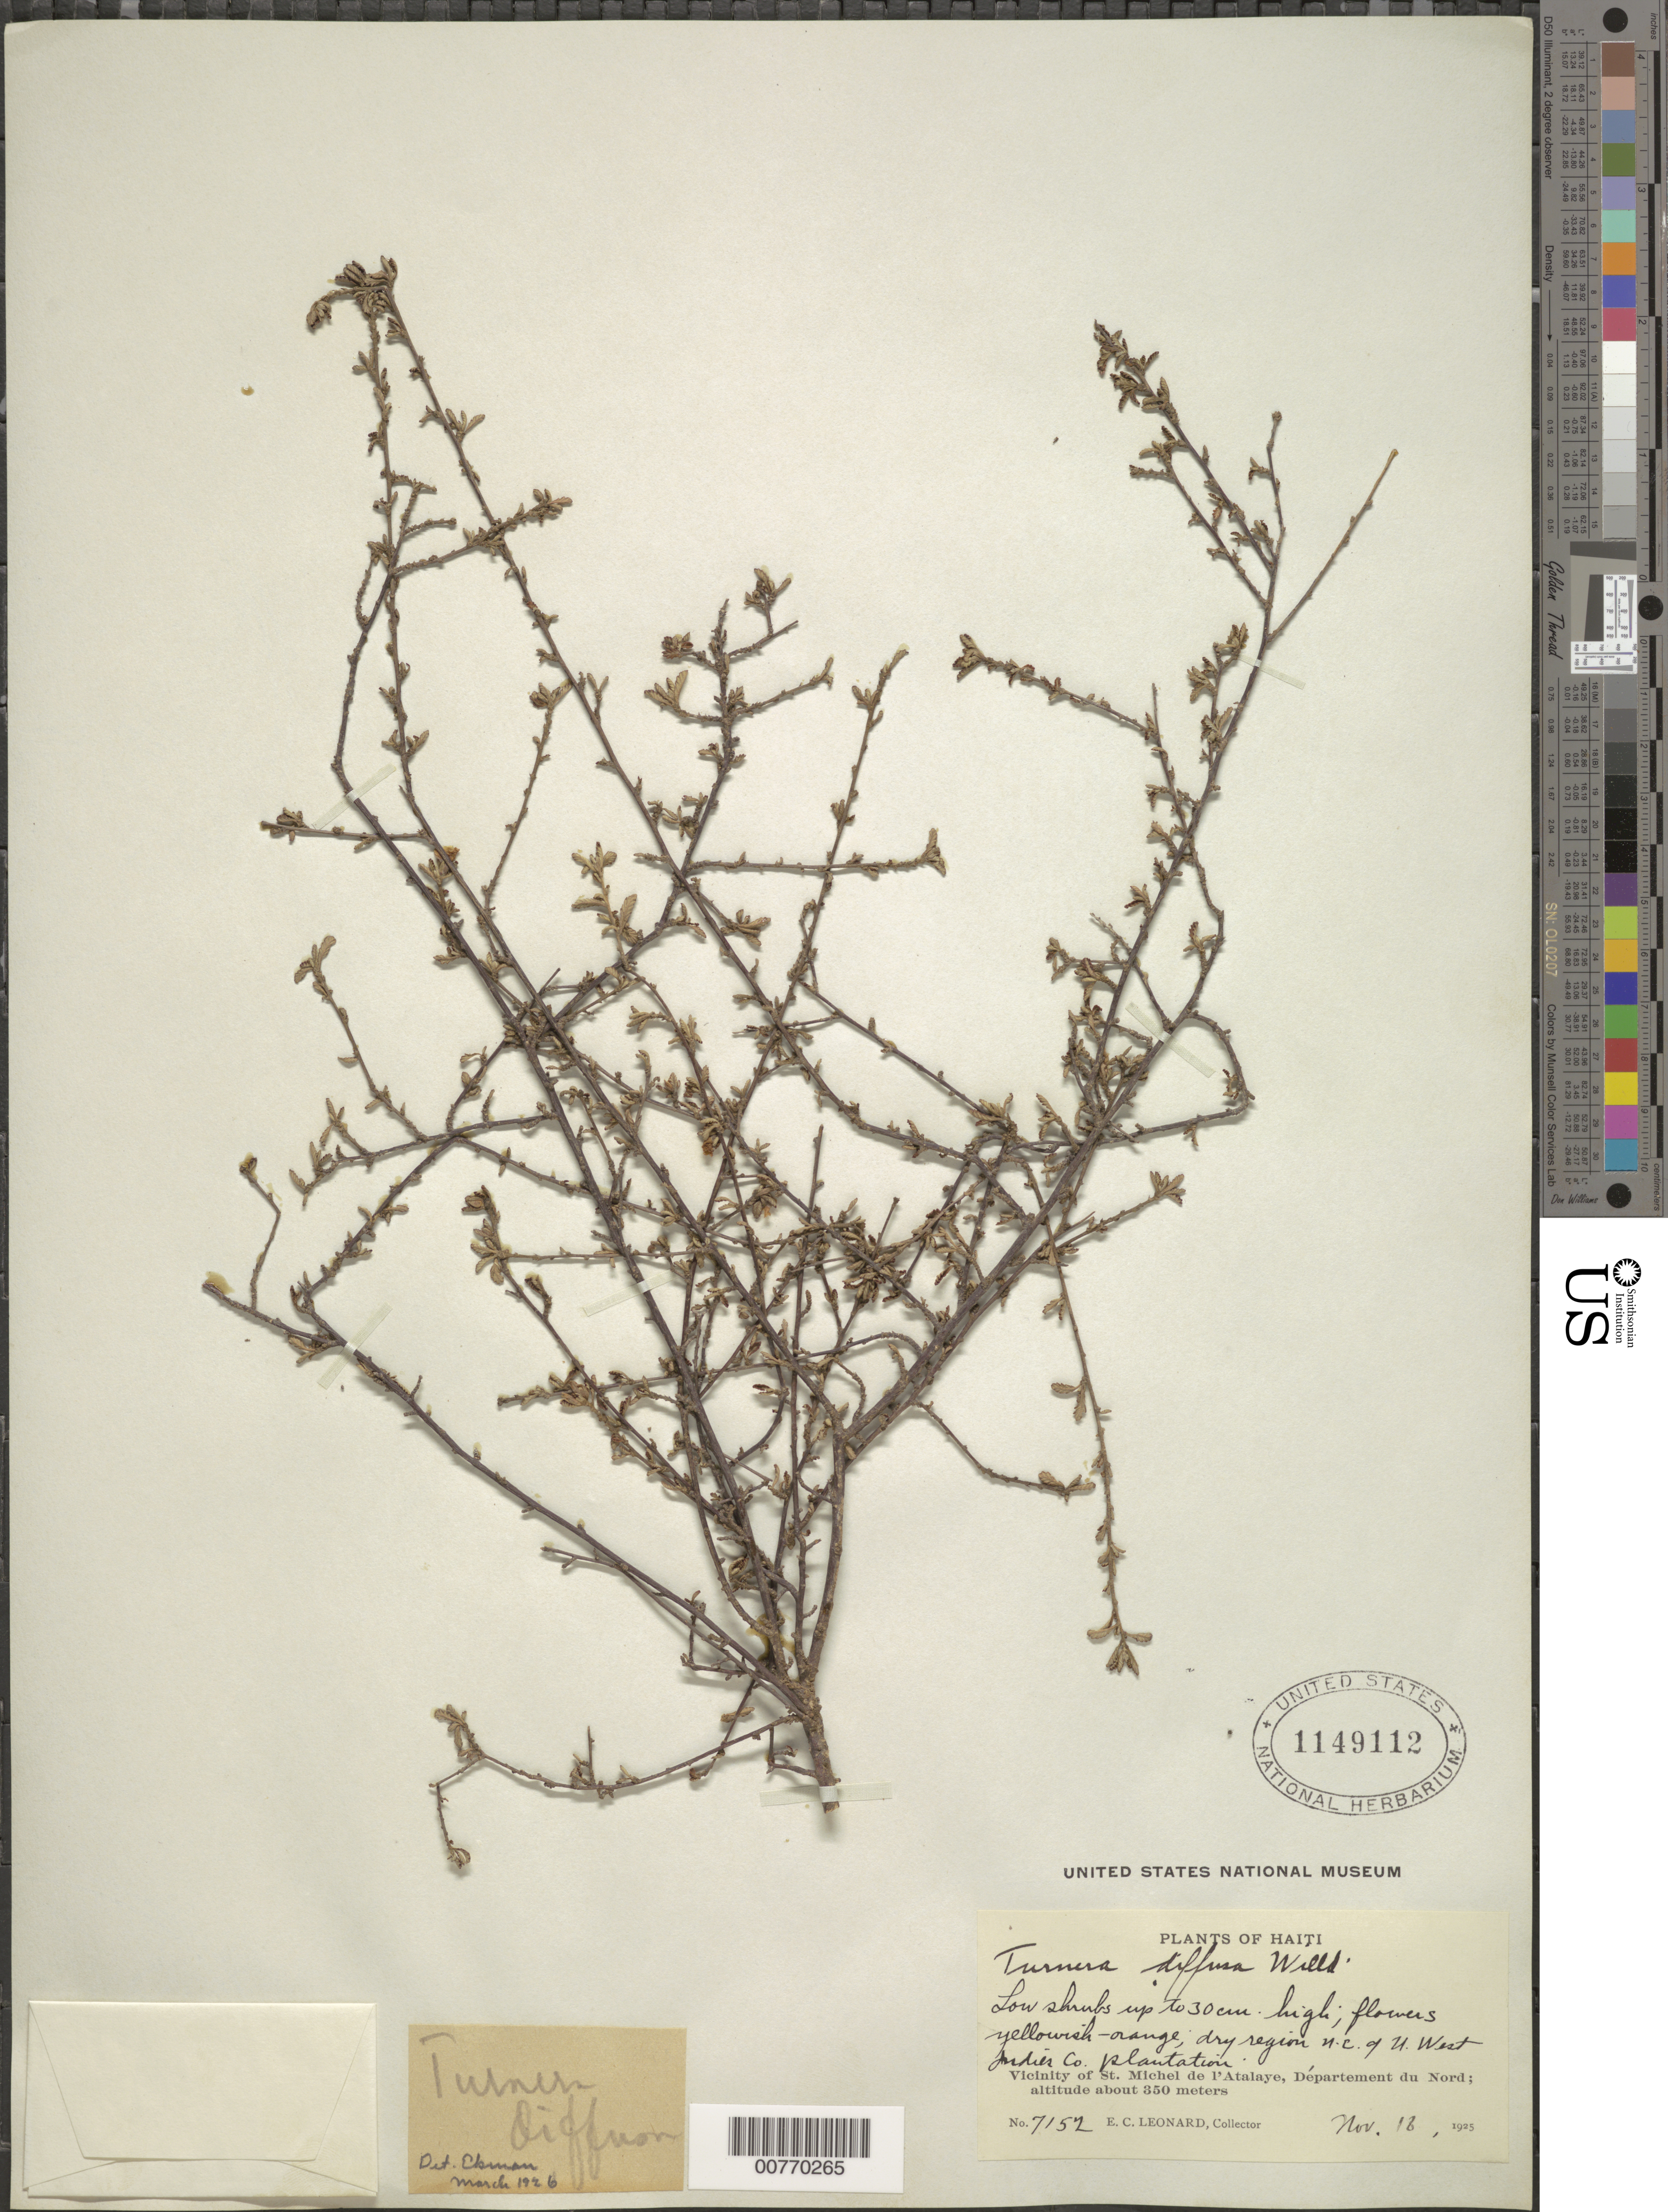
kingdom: Plantae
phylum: Tracheophyta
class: Magnoliopsida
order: Malpighiales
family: Turneraceae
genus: Turnera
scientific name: Turnera diffusa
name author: Willd. ex Schult.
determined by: Ekman, E. L.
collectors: E. C. Leonard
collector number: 7152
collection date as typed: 18 Nov 1925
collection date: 1925-11-18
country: Haiti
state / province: Nord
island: Hispaniola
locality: Vicinity of St. Michel de l'Atalaye, northeast of the U.West Indies Co. plantation.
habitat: Dry region.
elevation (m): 350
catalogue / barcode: US 1149112